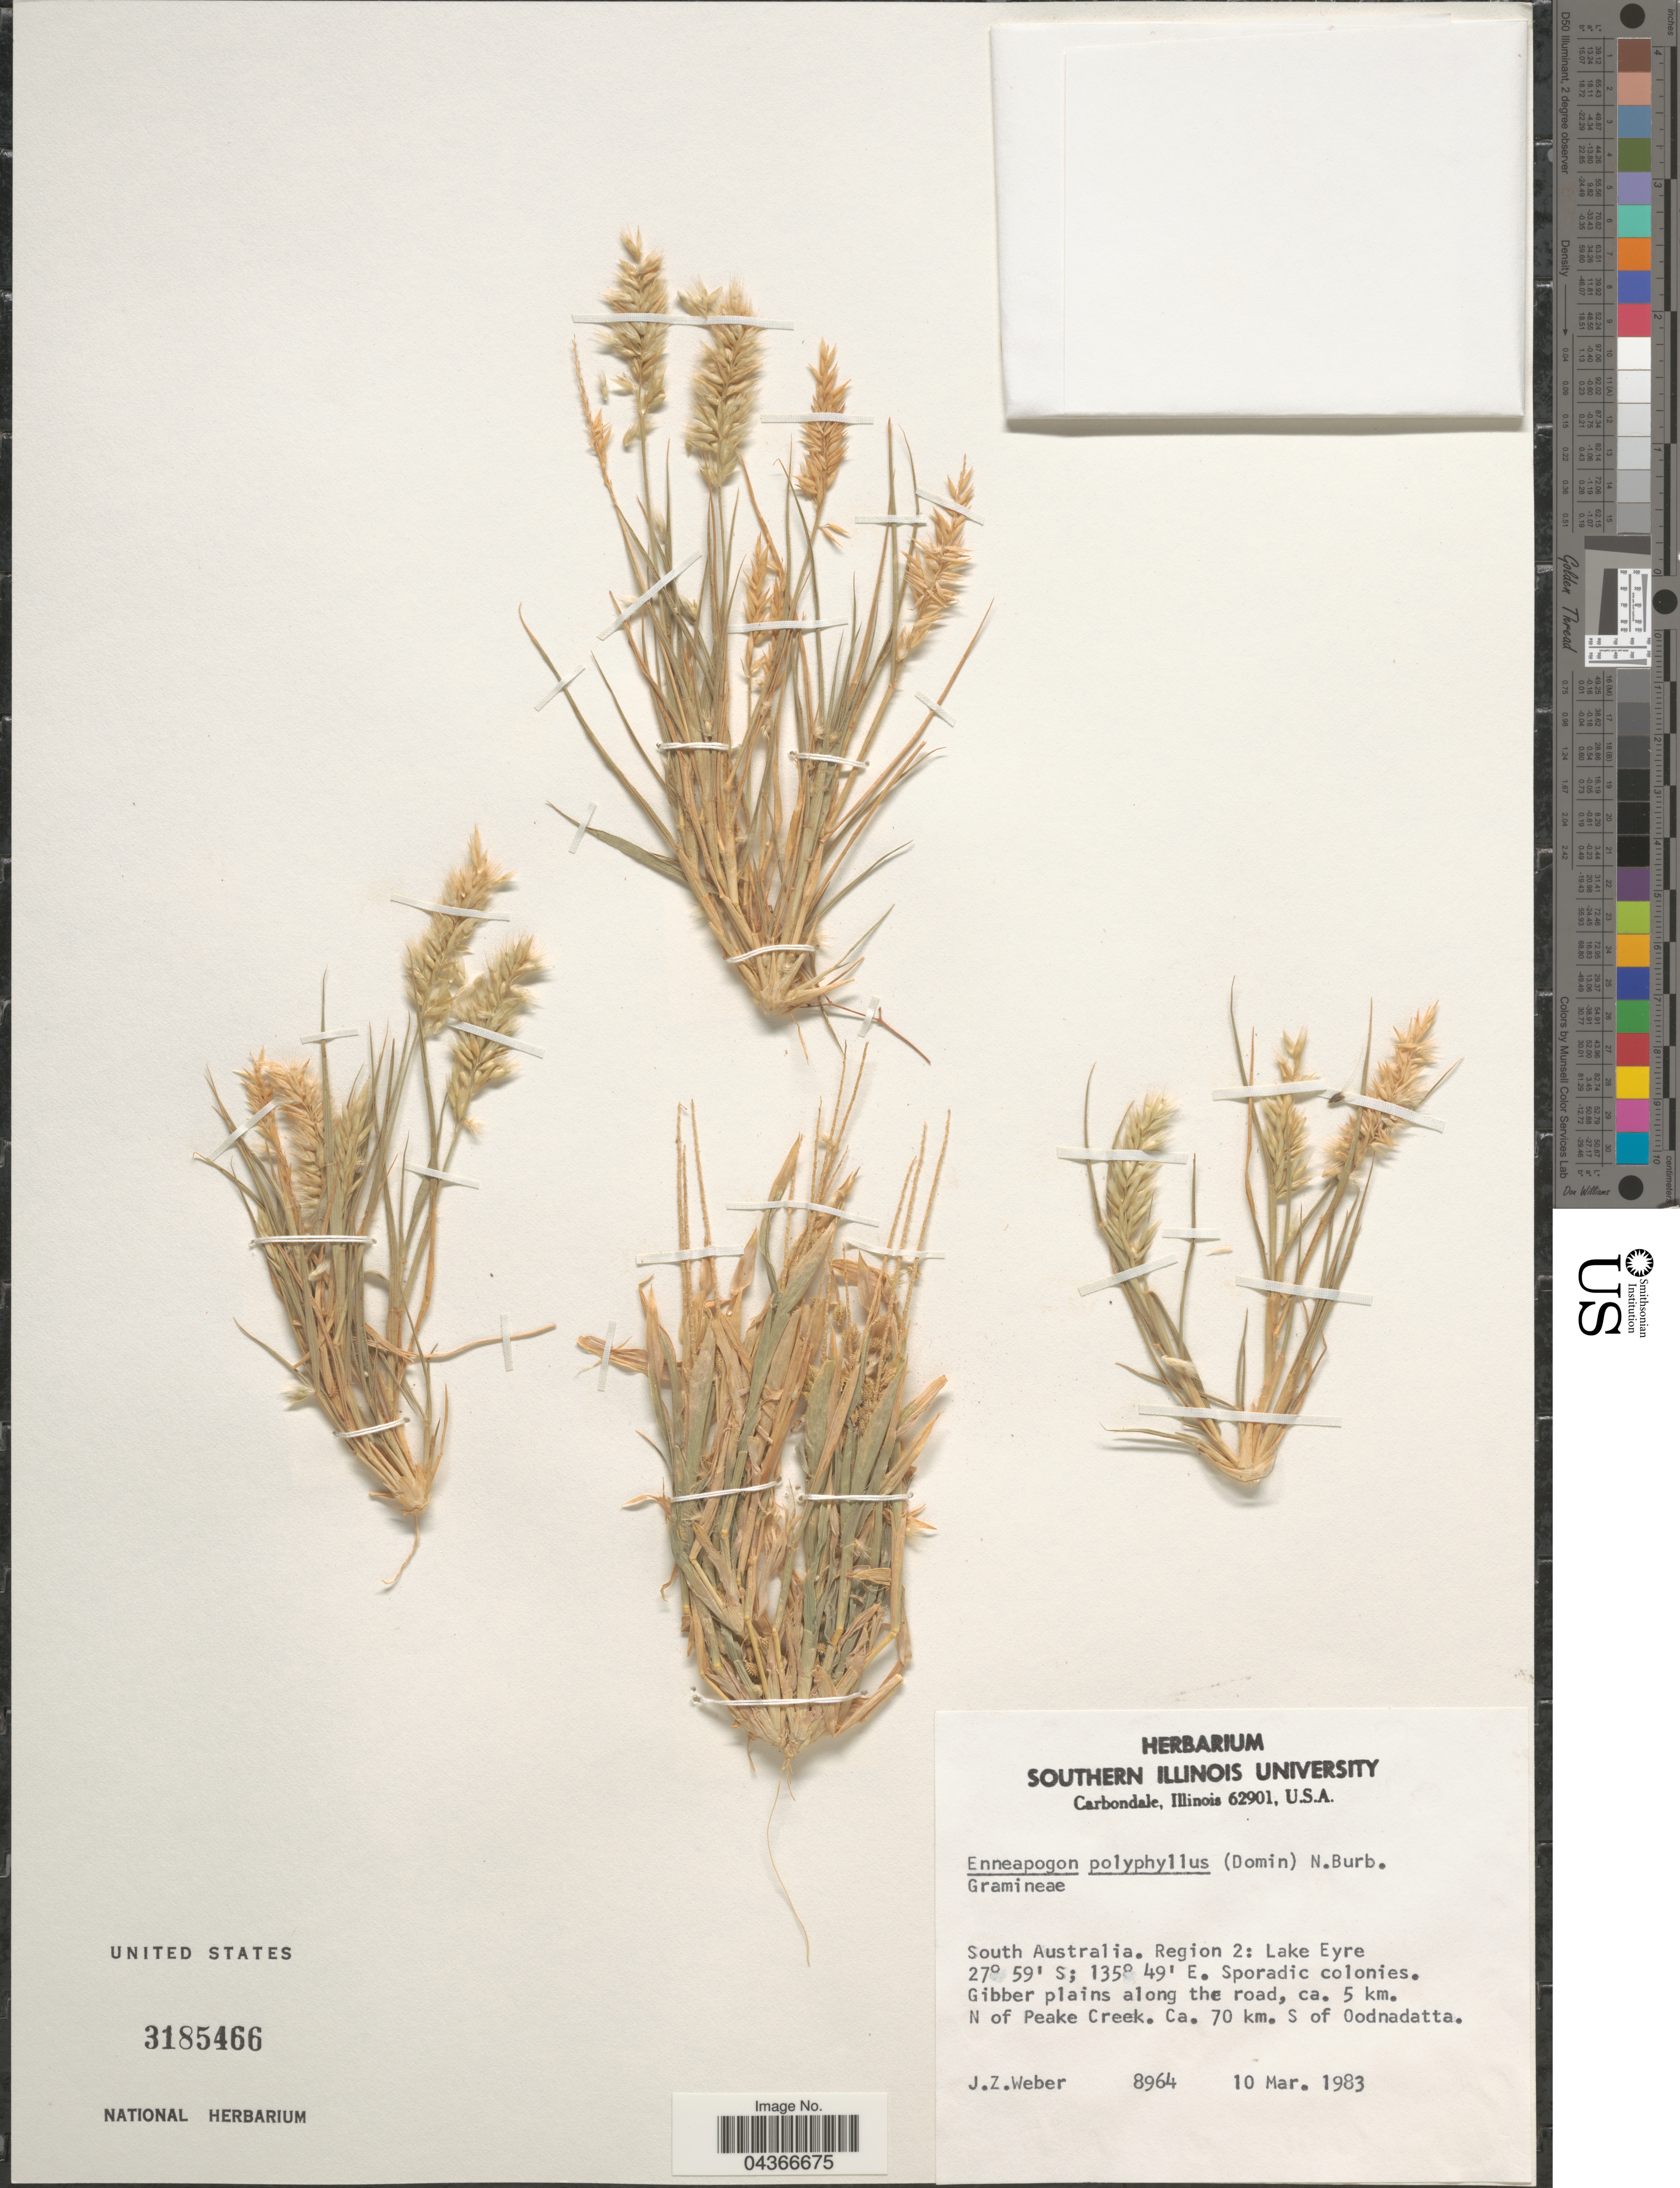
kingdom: Plantae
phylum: Tracheophyta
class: Liliopsida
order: Poales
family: Poaceae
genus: Enneapogon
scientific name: Enneapogon polyphyllus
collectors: J.Z. Weber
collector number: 8964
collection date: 1983-03-10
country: Australia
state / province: South Australia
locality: Region 2: Lake Eyre. Gibber plains along the road, ca. 5 km. N of Peake Creek. Ca. 70 km. S of Oodnadatta.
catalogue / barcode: US 3185466